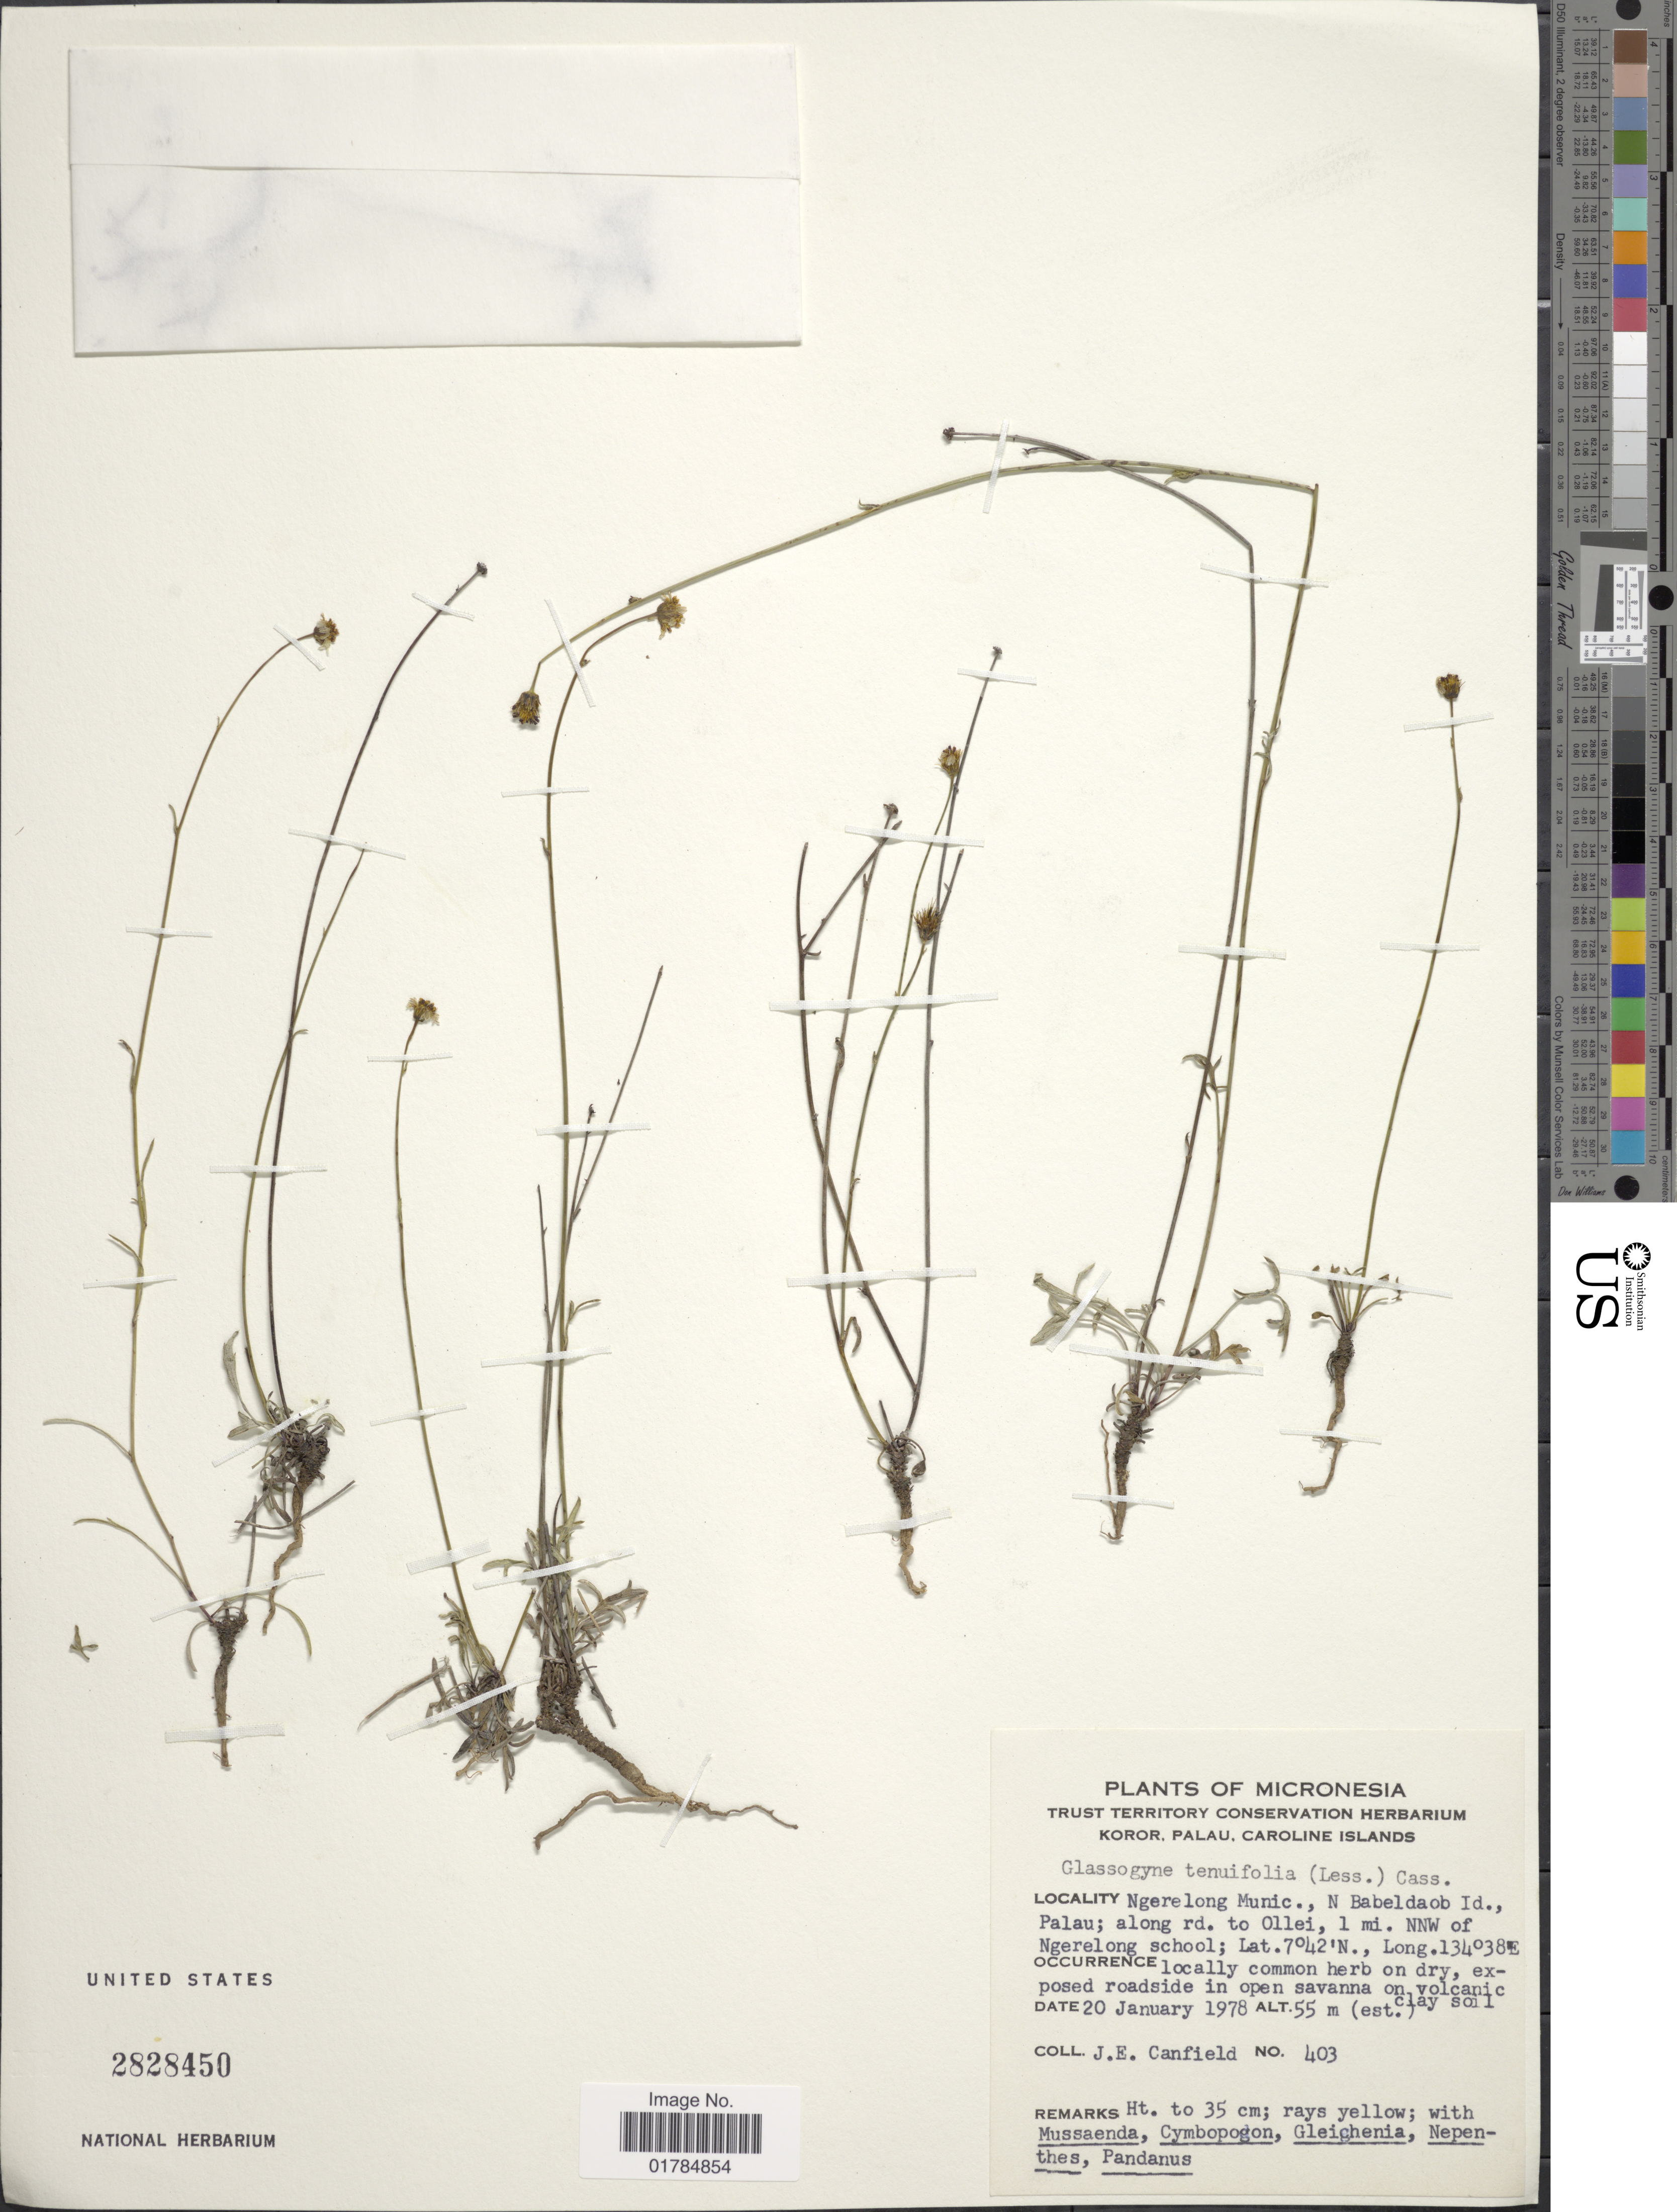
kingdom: Plantae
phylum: Tracheophyta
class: Magnoliopsida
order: Asterales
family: Asteraceae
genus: Glossogyne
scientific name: Glossogyne tenuifolia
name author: (Labill.)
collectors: J. E. Canfield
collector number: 403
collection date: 1978-01-20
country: Palau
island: Babeldaob [Babelthuap]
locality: Ngerelong Munic., N Babeldaob Id., Palau; along rd. to Ollei, 1 mi. NNW of Ngerelong school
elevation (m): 55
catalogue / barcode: US 2828450